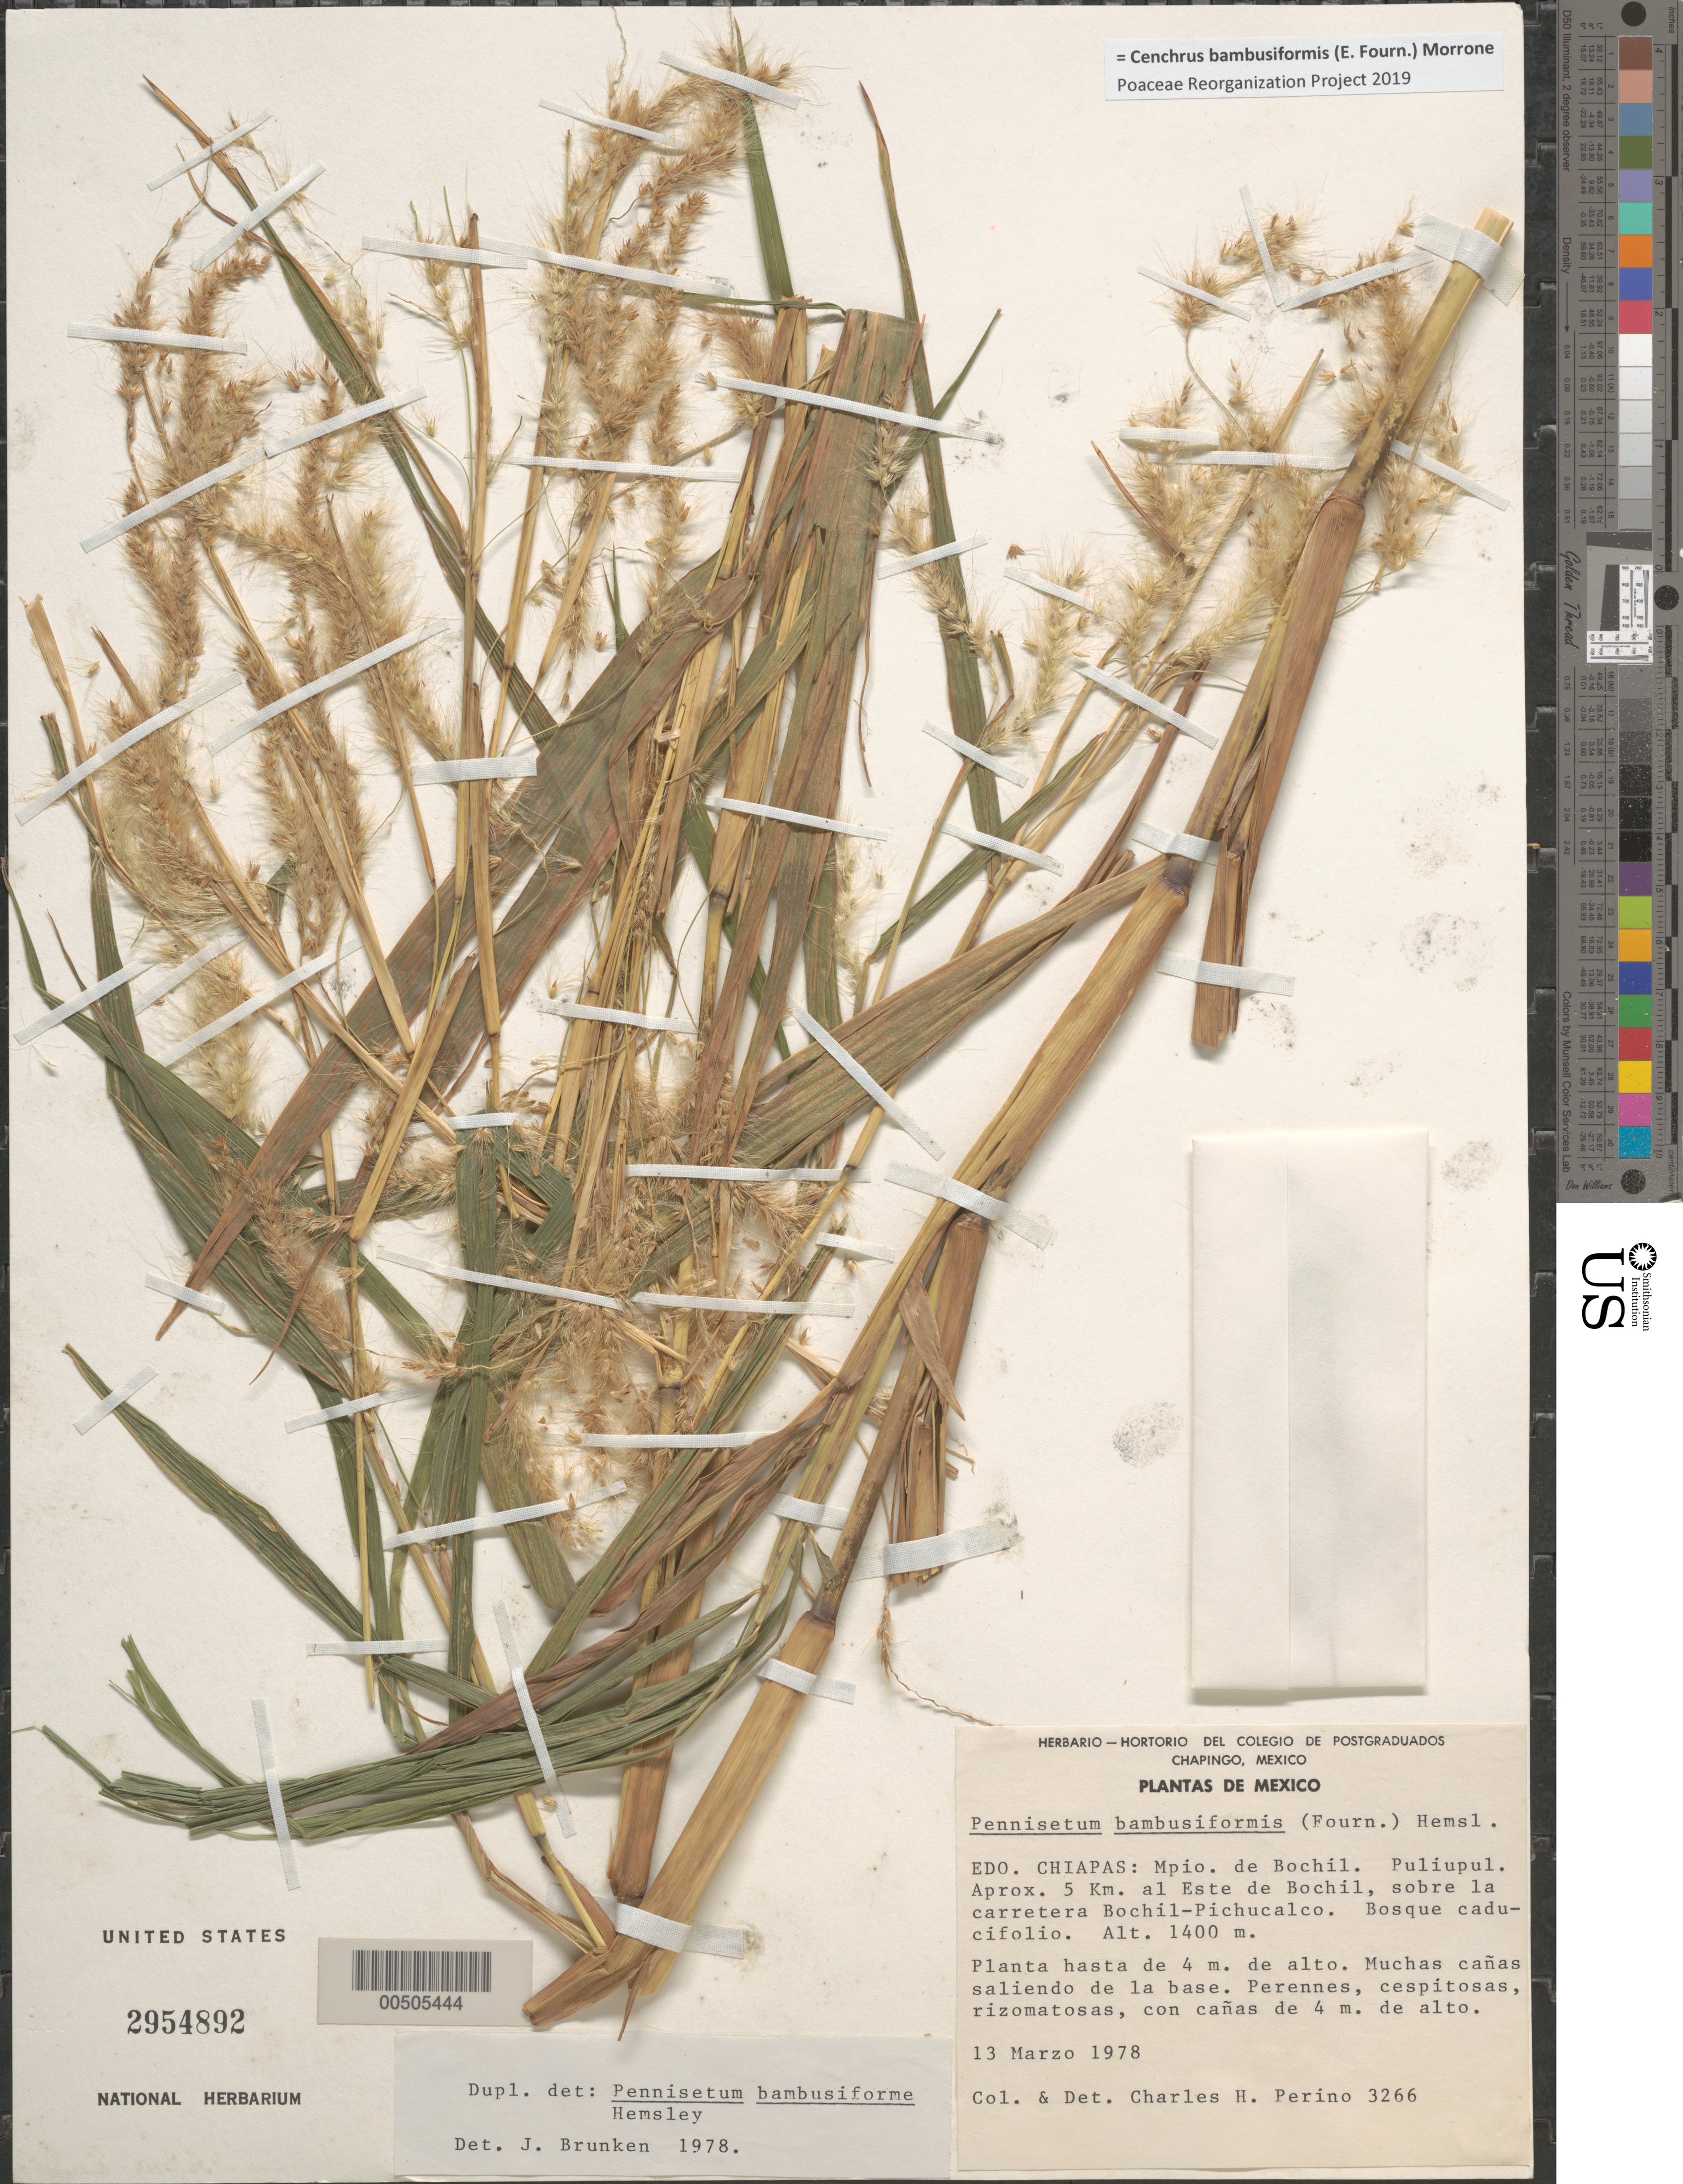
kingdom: Plantae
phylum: Tracheophyta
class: Liliopsida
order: Poales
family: Poaceae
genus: Cenchrus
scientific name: Cenchrus bambusiformis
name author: (E. Fourn.) Morrone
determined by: Poaceae Reorganization Project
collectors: C. Perino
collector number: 3266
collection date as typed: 13 Mar 1978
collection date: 1978-03-13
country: Mexico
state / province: Chiapas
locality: Bochil Mun., Puliupul, approx. 5 km E of Bochil, along the Bohil - Pichucalco rd.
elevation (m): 1400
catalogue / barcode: US 2954892